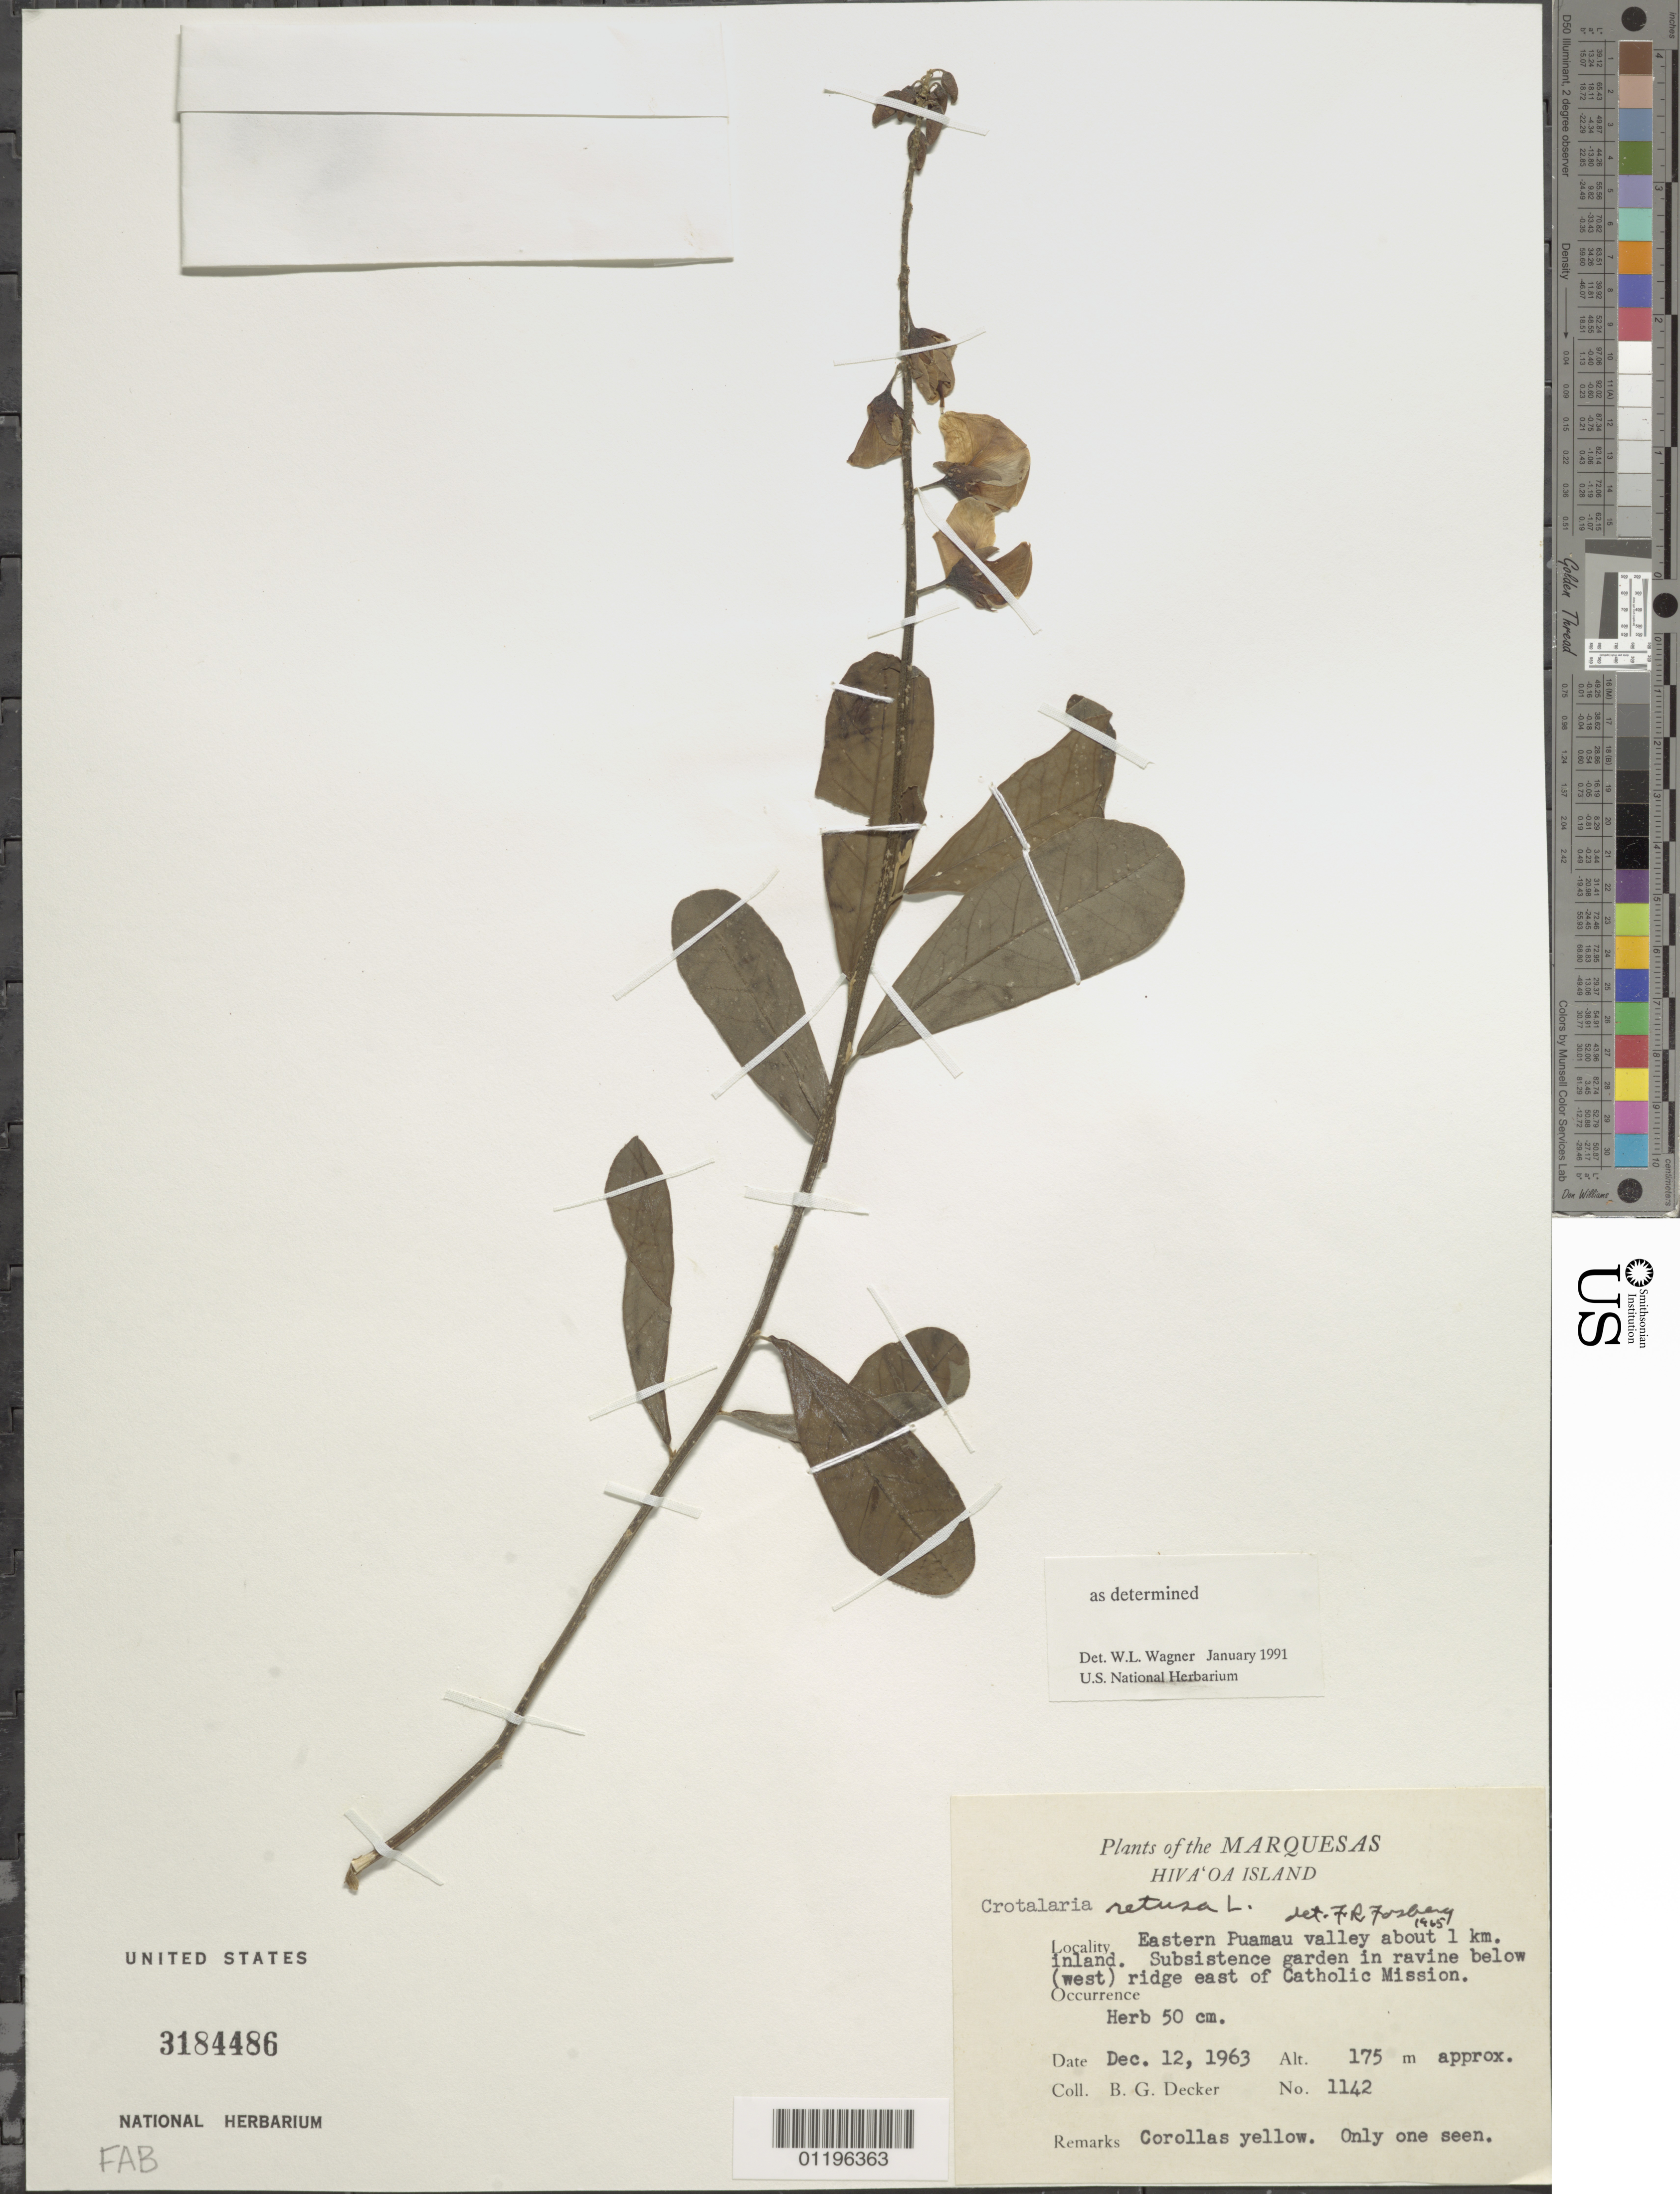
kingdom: Plantae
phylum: Tracheophyta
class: Magnoliopsida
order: Fabales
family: Fabaceae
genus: Crotalaria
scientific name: Crotalaria retusa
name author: L.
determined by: Wagner, W. L., (BOT), Smithsonian Institution - National Museum of Natural History (UNITED STATES)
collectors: B. G. Decker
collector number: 1142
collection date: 1963-12-12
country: French Polynesia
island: Hiva Oa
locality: E Puamau Valley, about 1 km inland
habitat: Subsistence garden in ravine below (west) ridge east of Catholic Mission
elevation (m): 175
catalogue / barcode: US 3184486